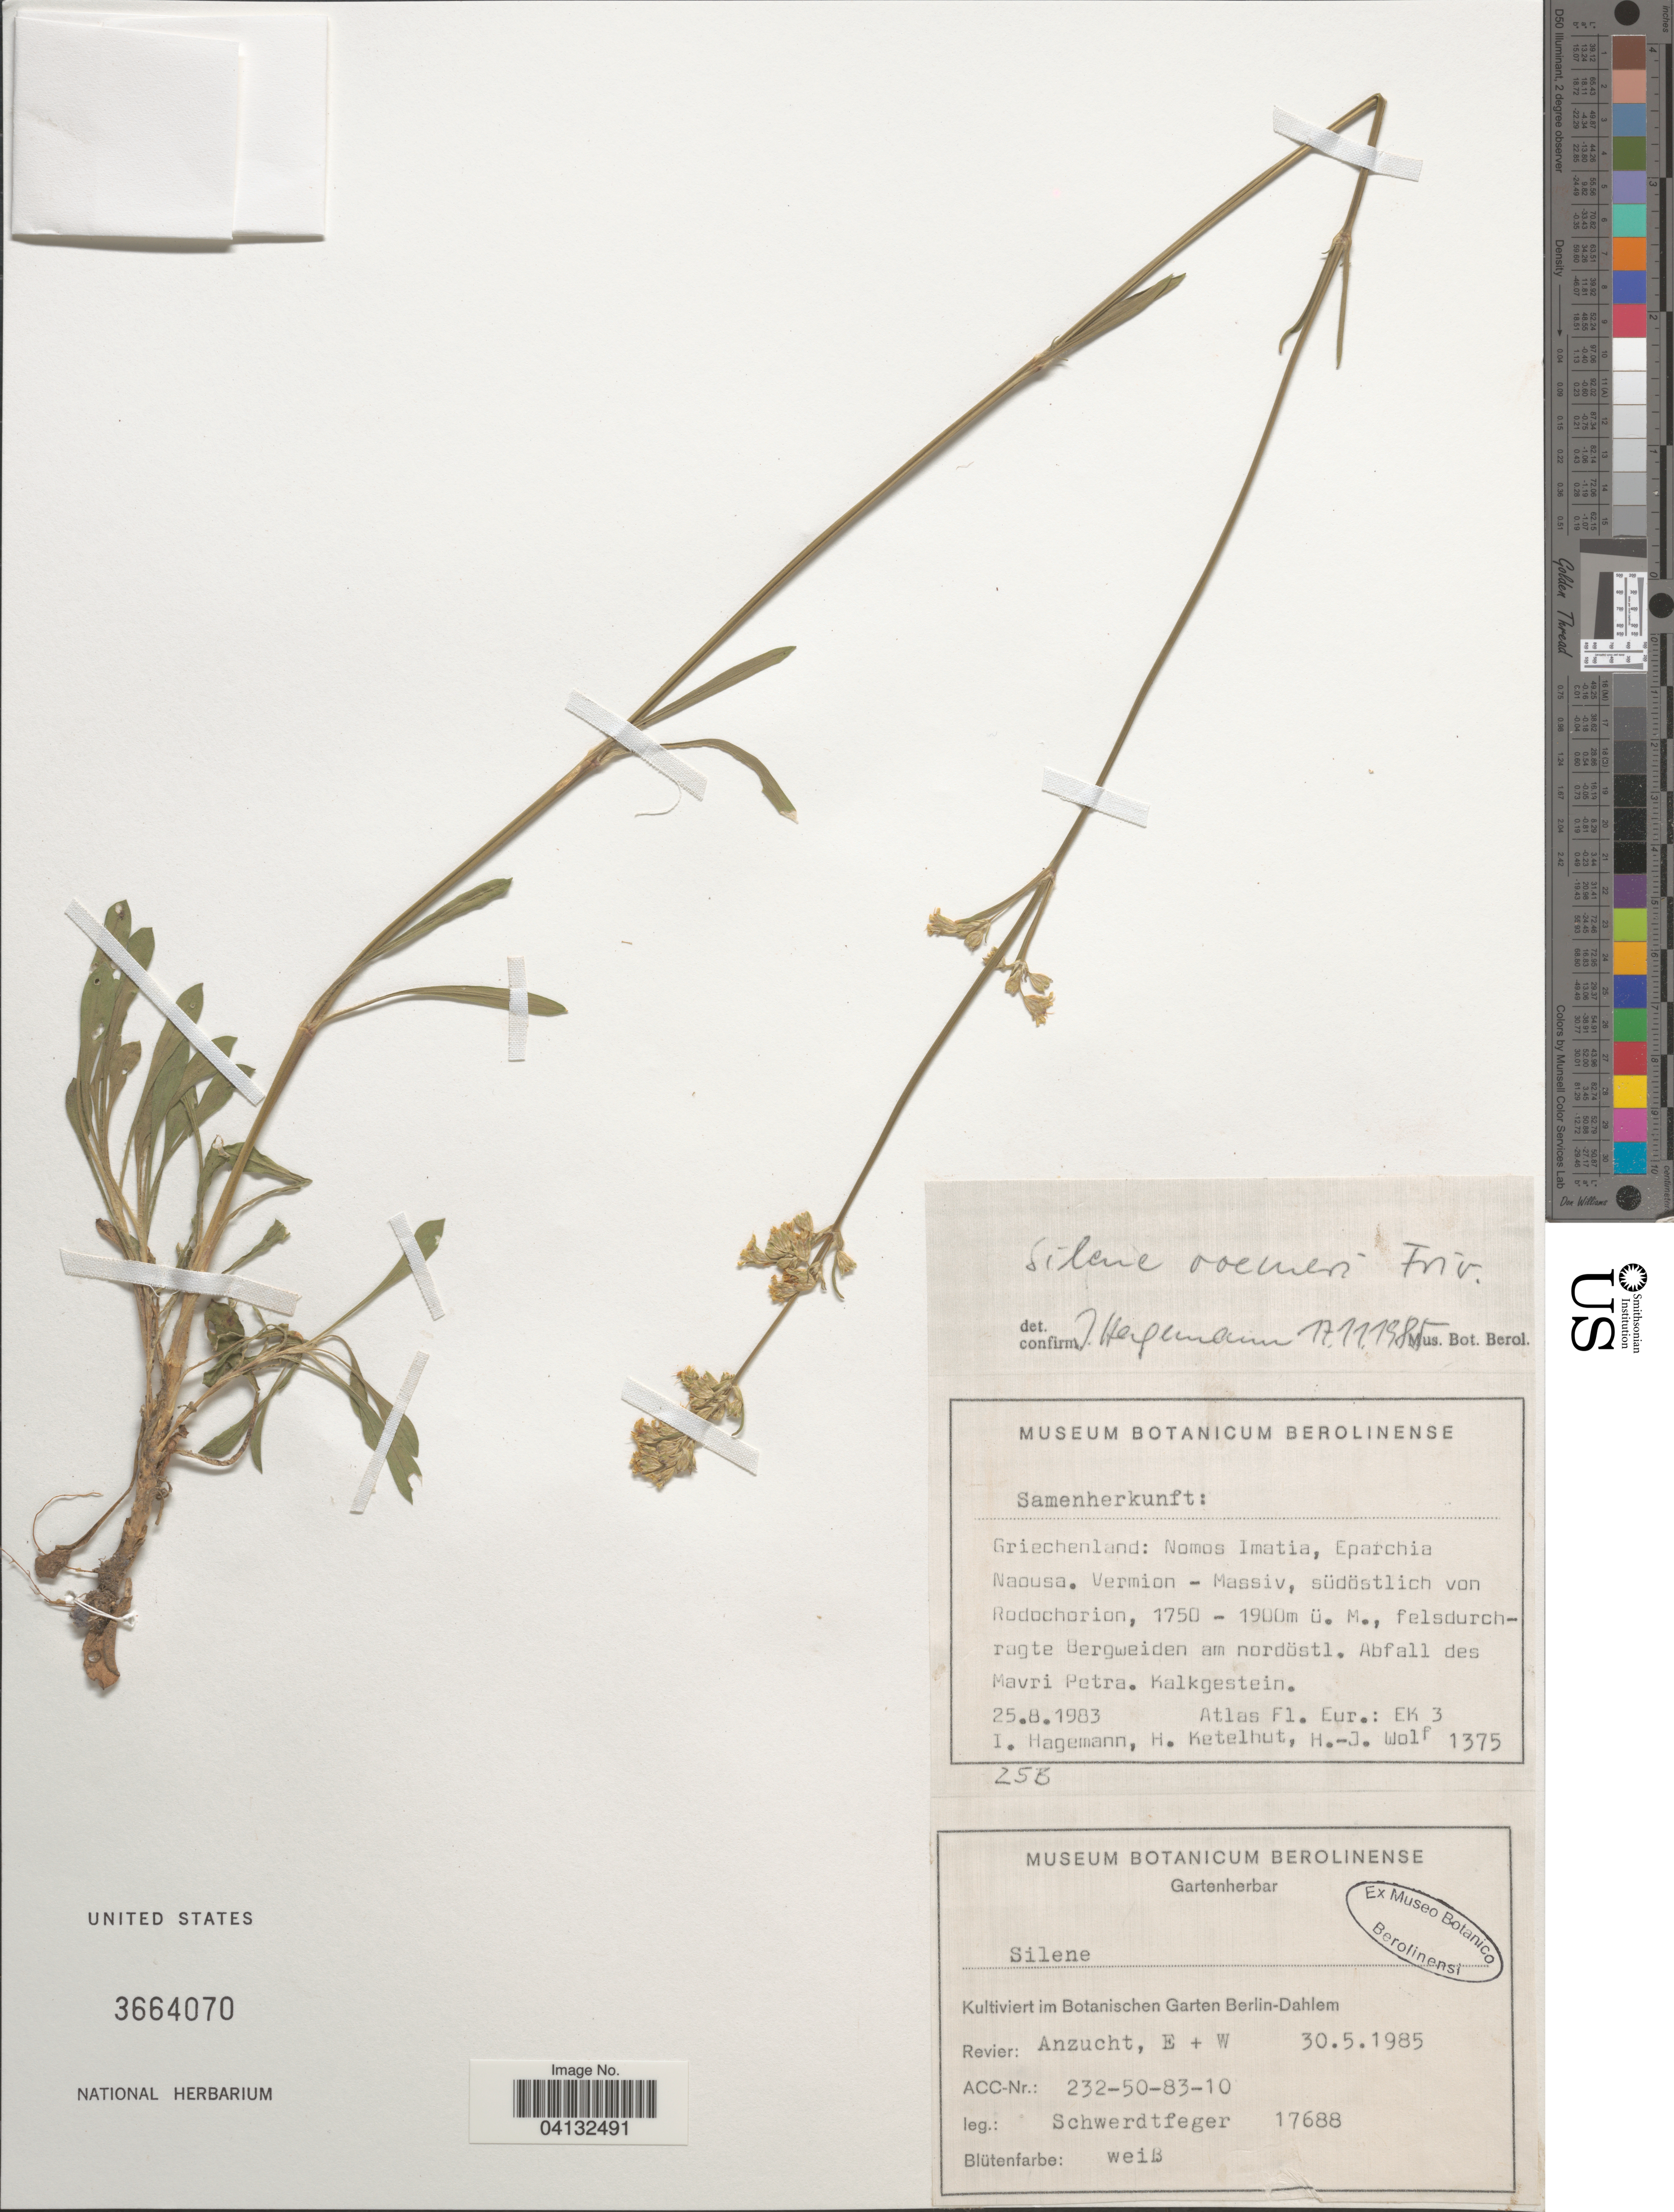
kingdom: Plantae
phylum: Tracheophyta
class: Magnoliopsida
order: Caryophyllales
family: Caryophyllaceae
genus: Silene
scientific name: Silene roemeri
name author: Friv.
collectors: Schwerdtfeger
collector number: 17688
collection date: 1985-05-30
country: Greece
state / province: West Macedonia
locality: Kultiviert im Botanischen Garten Berlin-Dahlem. Revier: Anzucht, E + W. Griechenland: Nomos Imathias, Eparchia Naoussa. Vermion-Massiv südöstlich von Rodochorion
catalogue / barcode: US 3664070-2